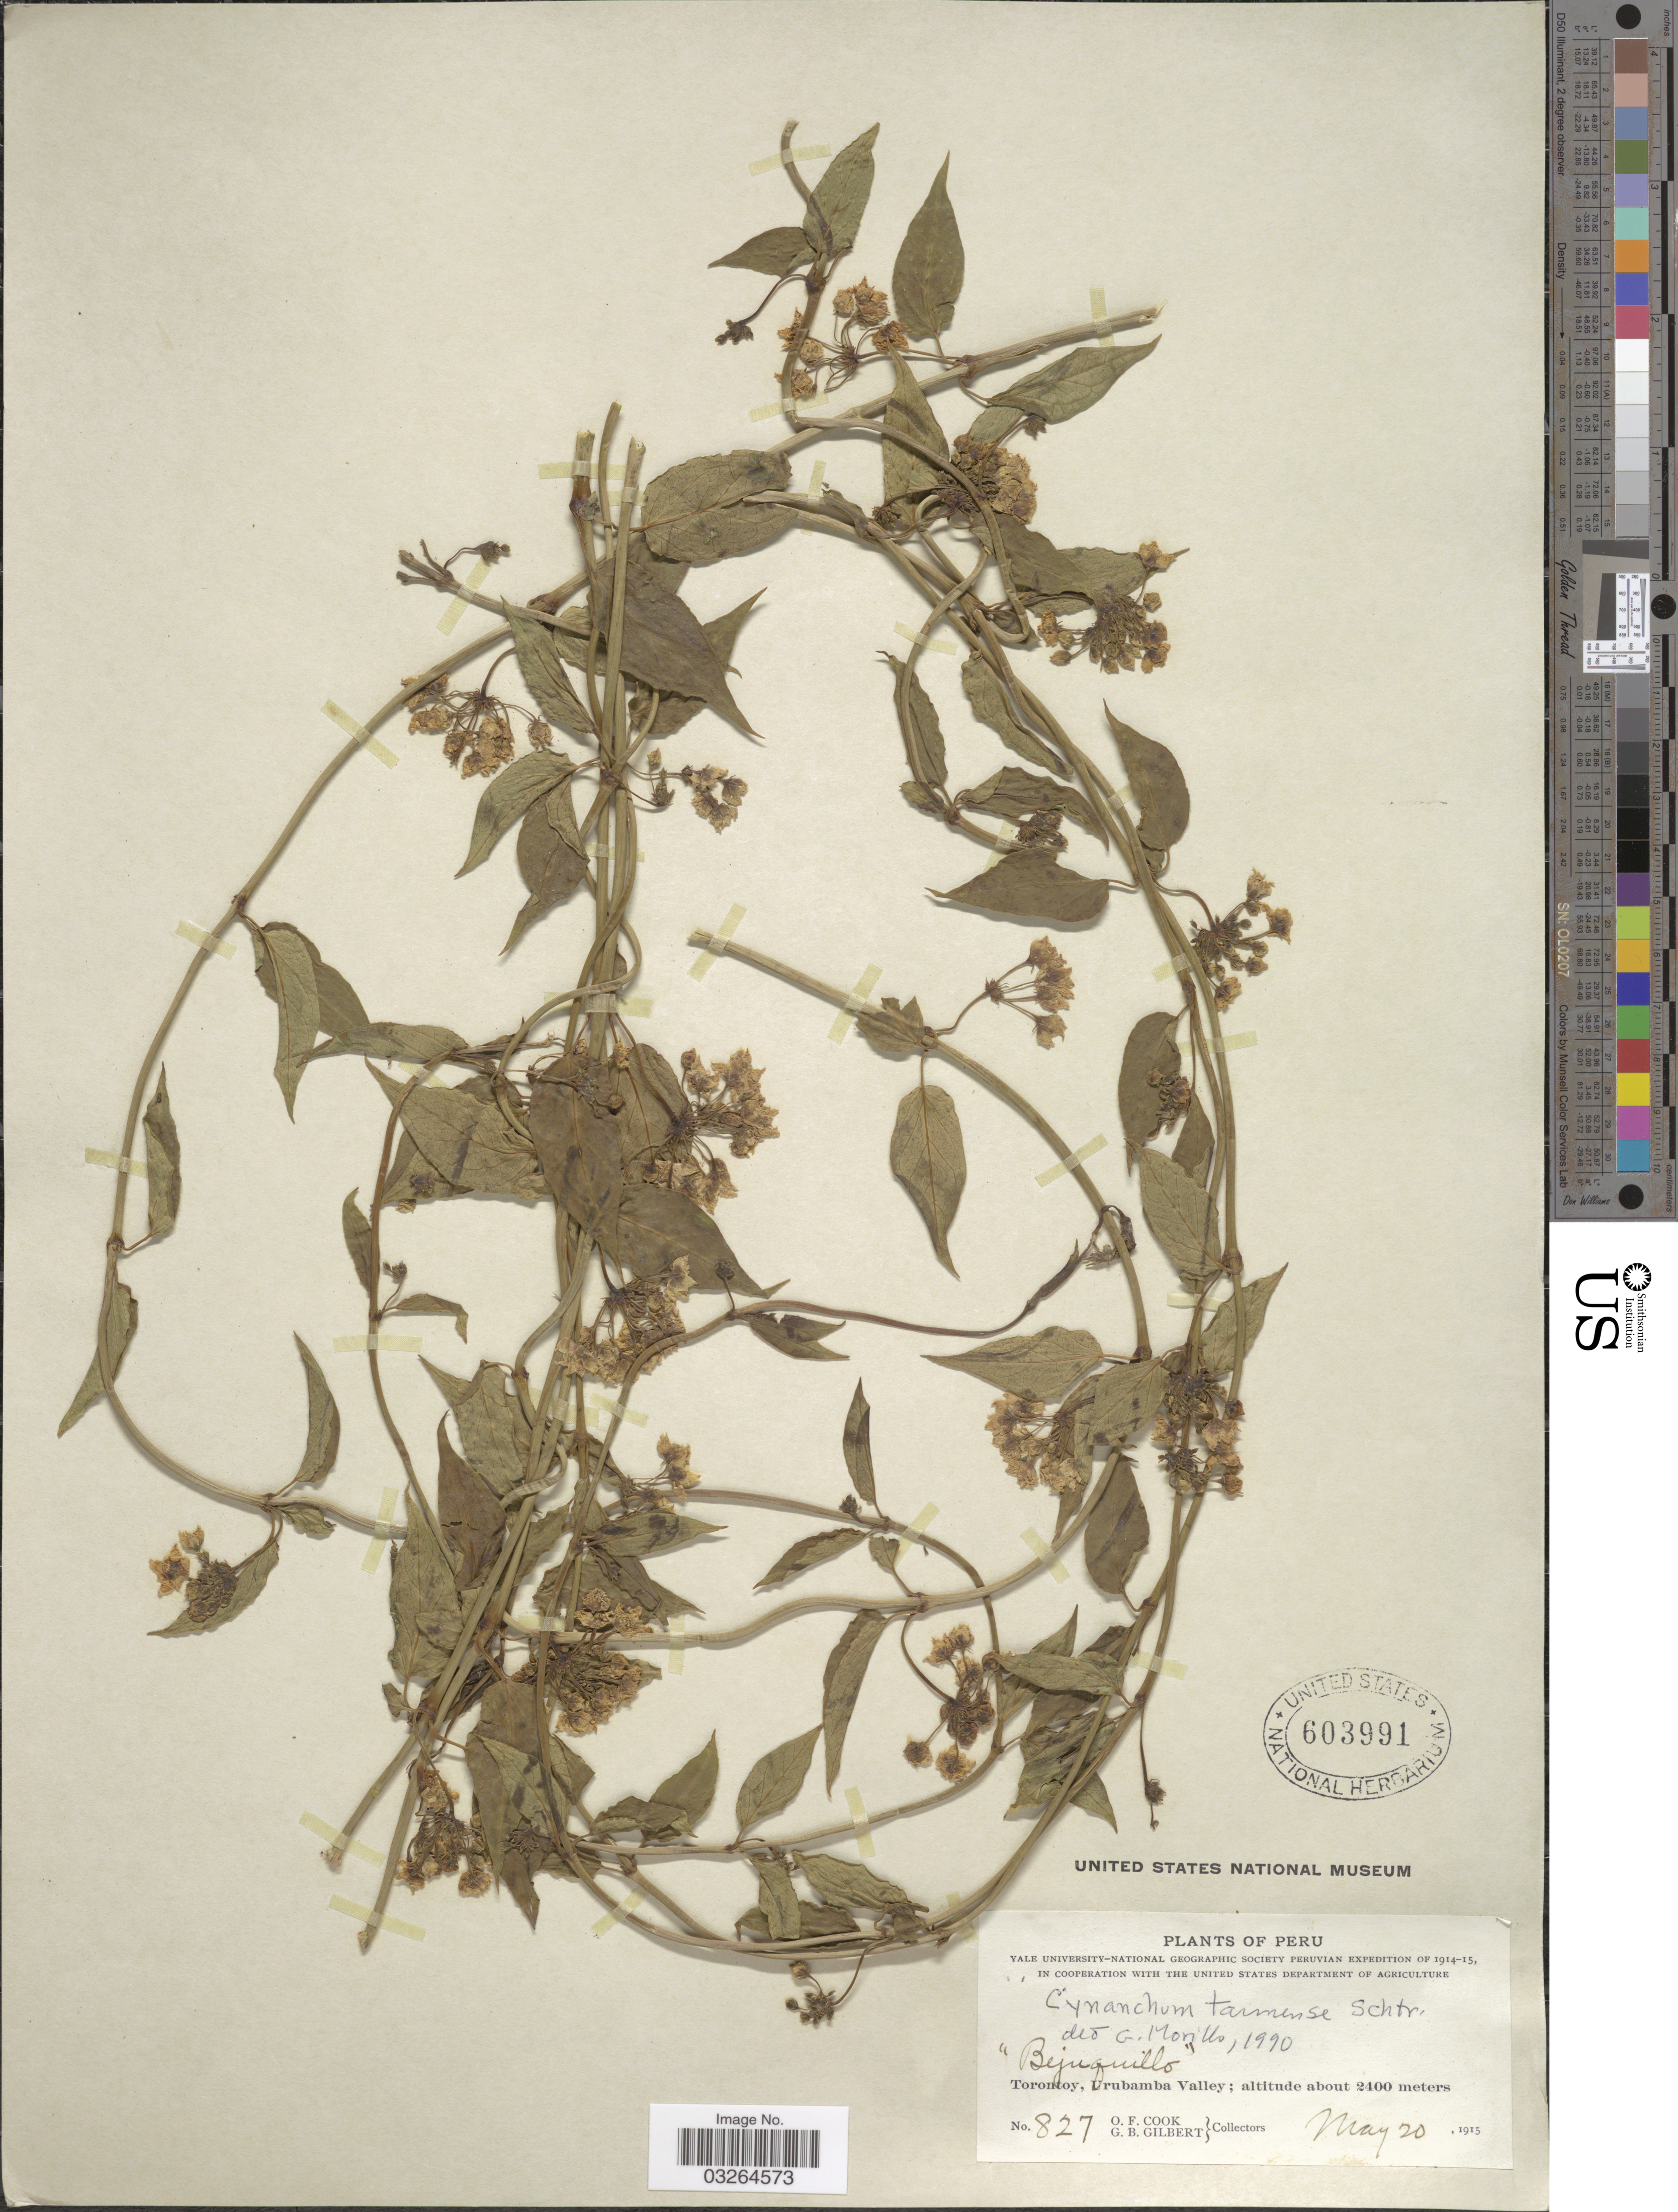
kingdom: Plantae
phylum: Tracheophyta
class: Magnoliopsida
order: Gentianales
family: Apocynaceae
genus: Cynanchum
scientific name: Cynanchum tarmense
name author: Schltr.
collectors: O. F. Cook & G. B. Gilbert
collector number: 827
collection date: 1915-05-20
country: Peru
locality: Torontoy, Urubamba Valley.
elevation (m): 2400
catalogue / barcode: US 603991